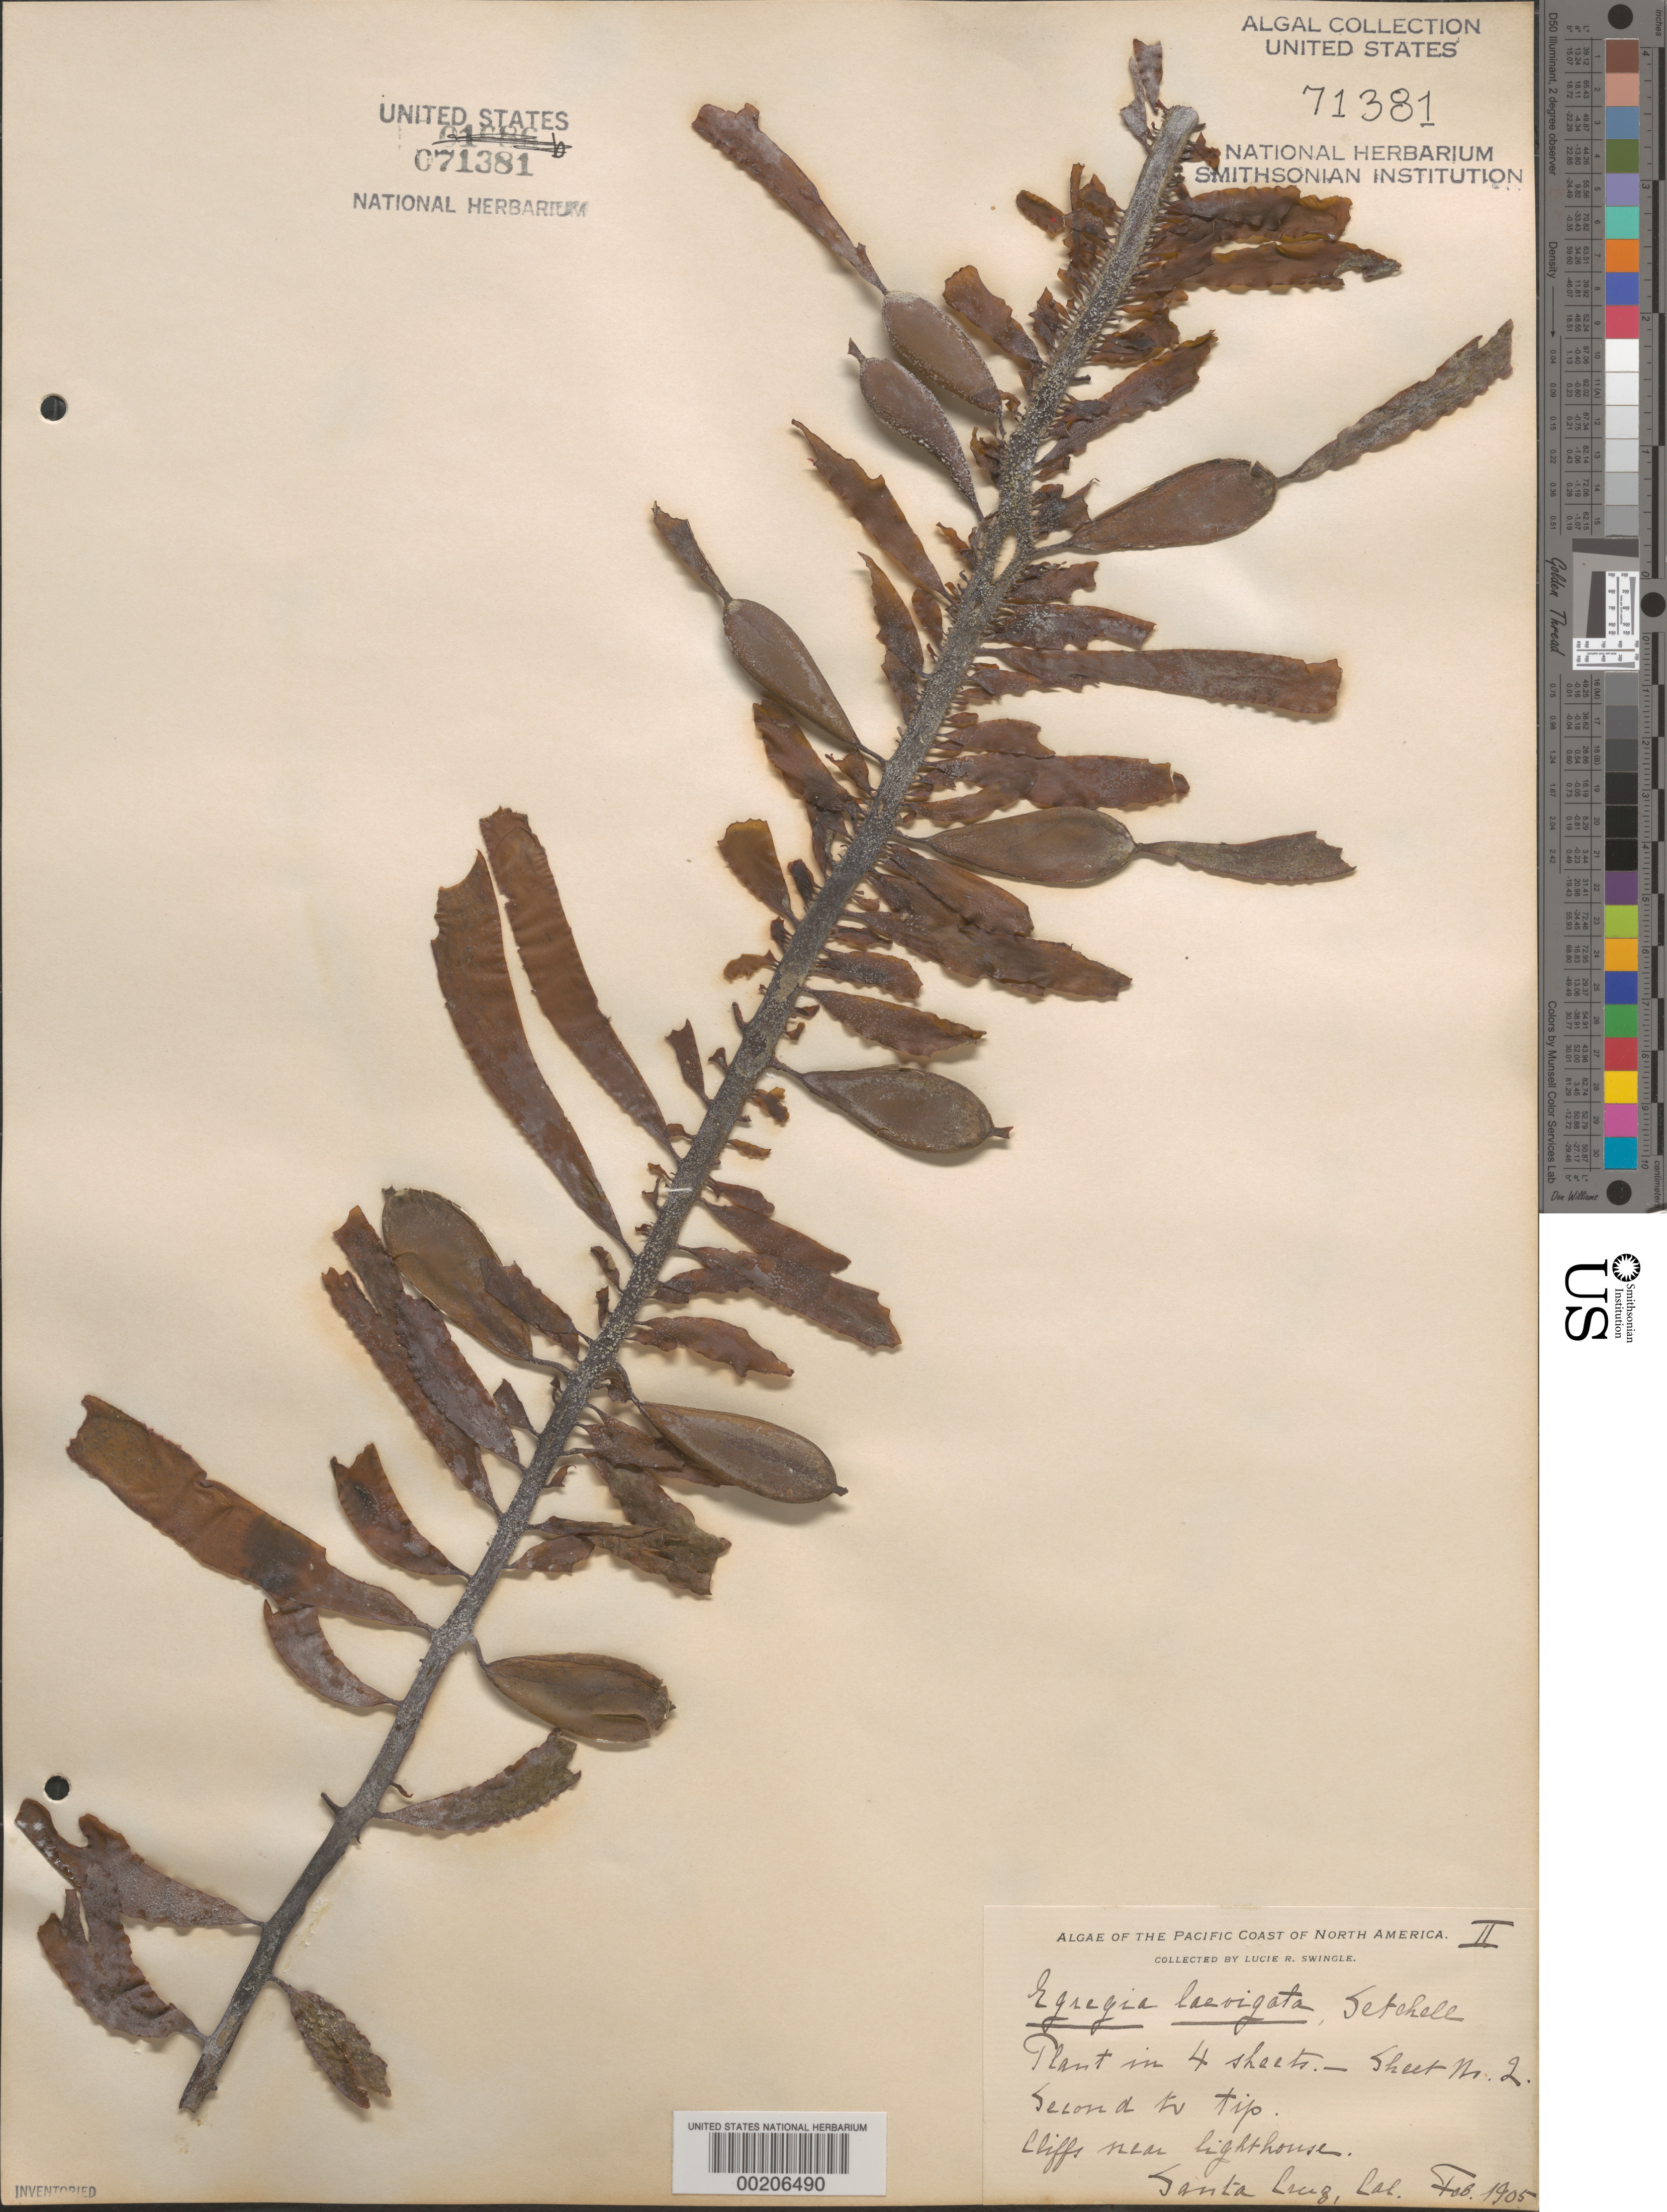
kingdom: Chromista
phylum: Ochrophyta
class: Phaeophyceae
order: Laminariales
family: Lessoniaceae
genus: Egregia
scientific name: Egregia menziesii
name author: (Turner) Aresch.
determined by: Algae name updating Project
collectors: L. Swingle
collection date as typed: Feb 1905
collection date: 1905-02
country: United States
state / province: California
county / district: Santa Cruz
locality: Santa Cruz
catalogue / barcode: US 71381